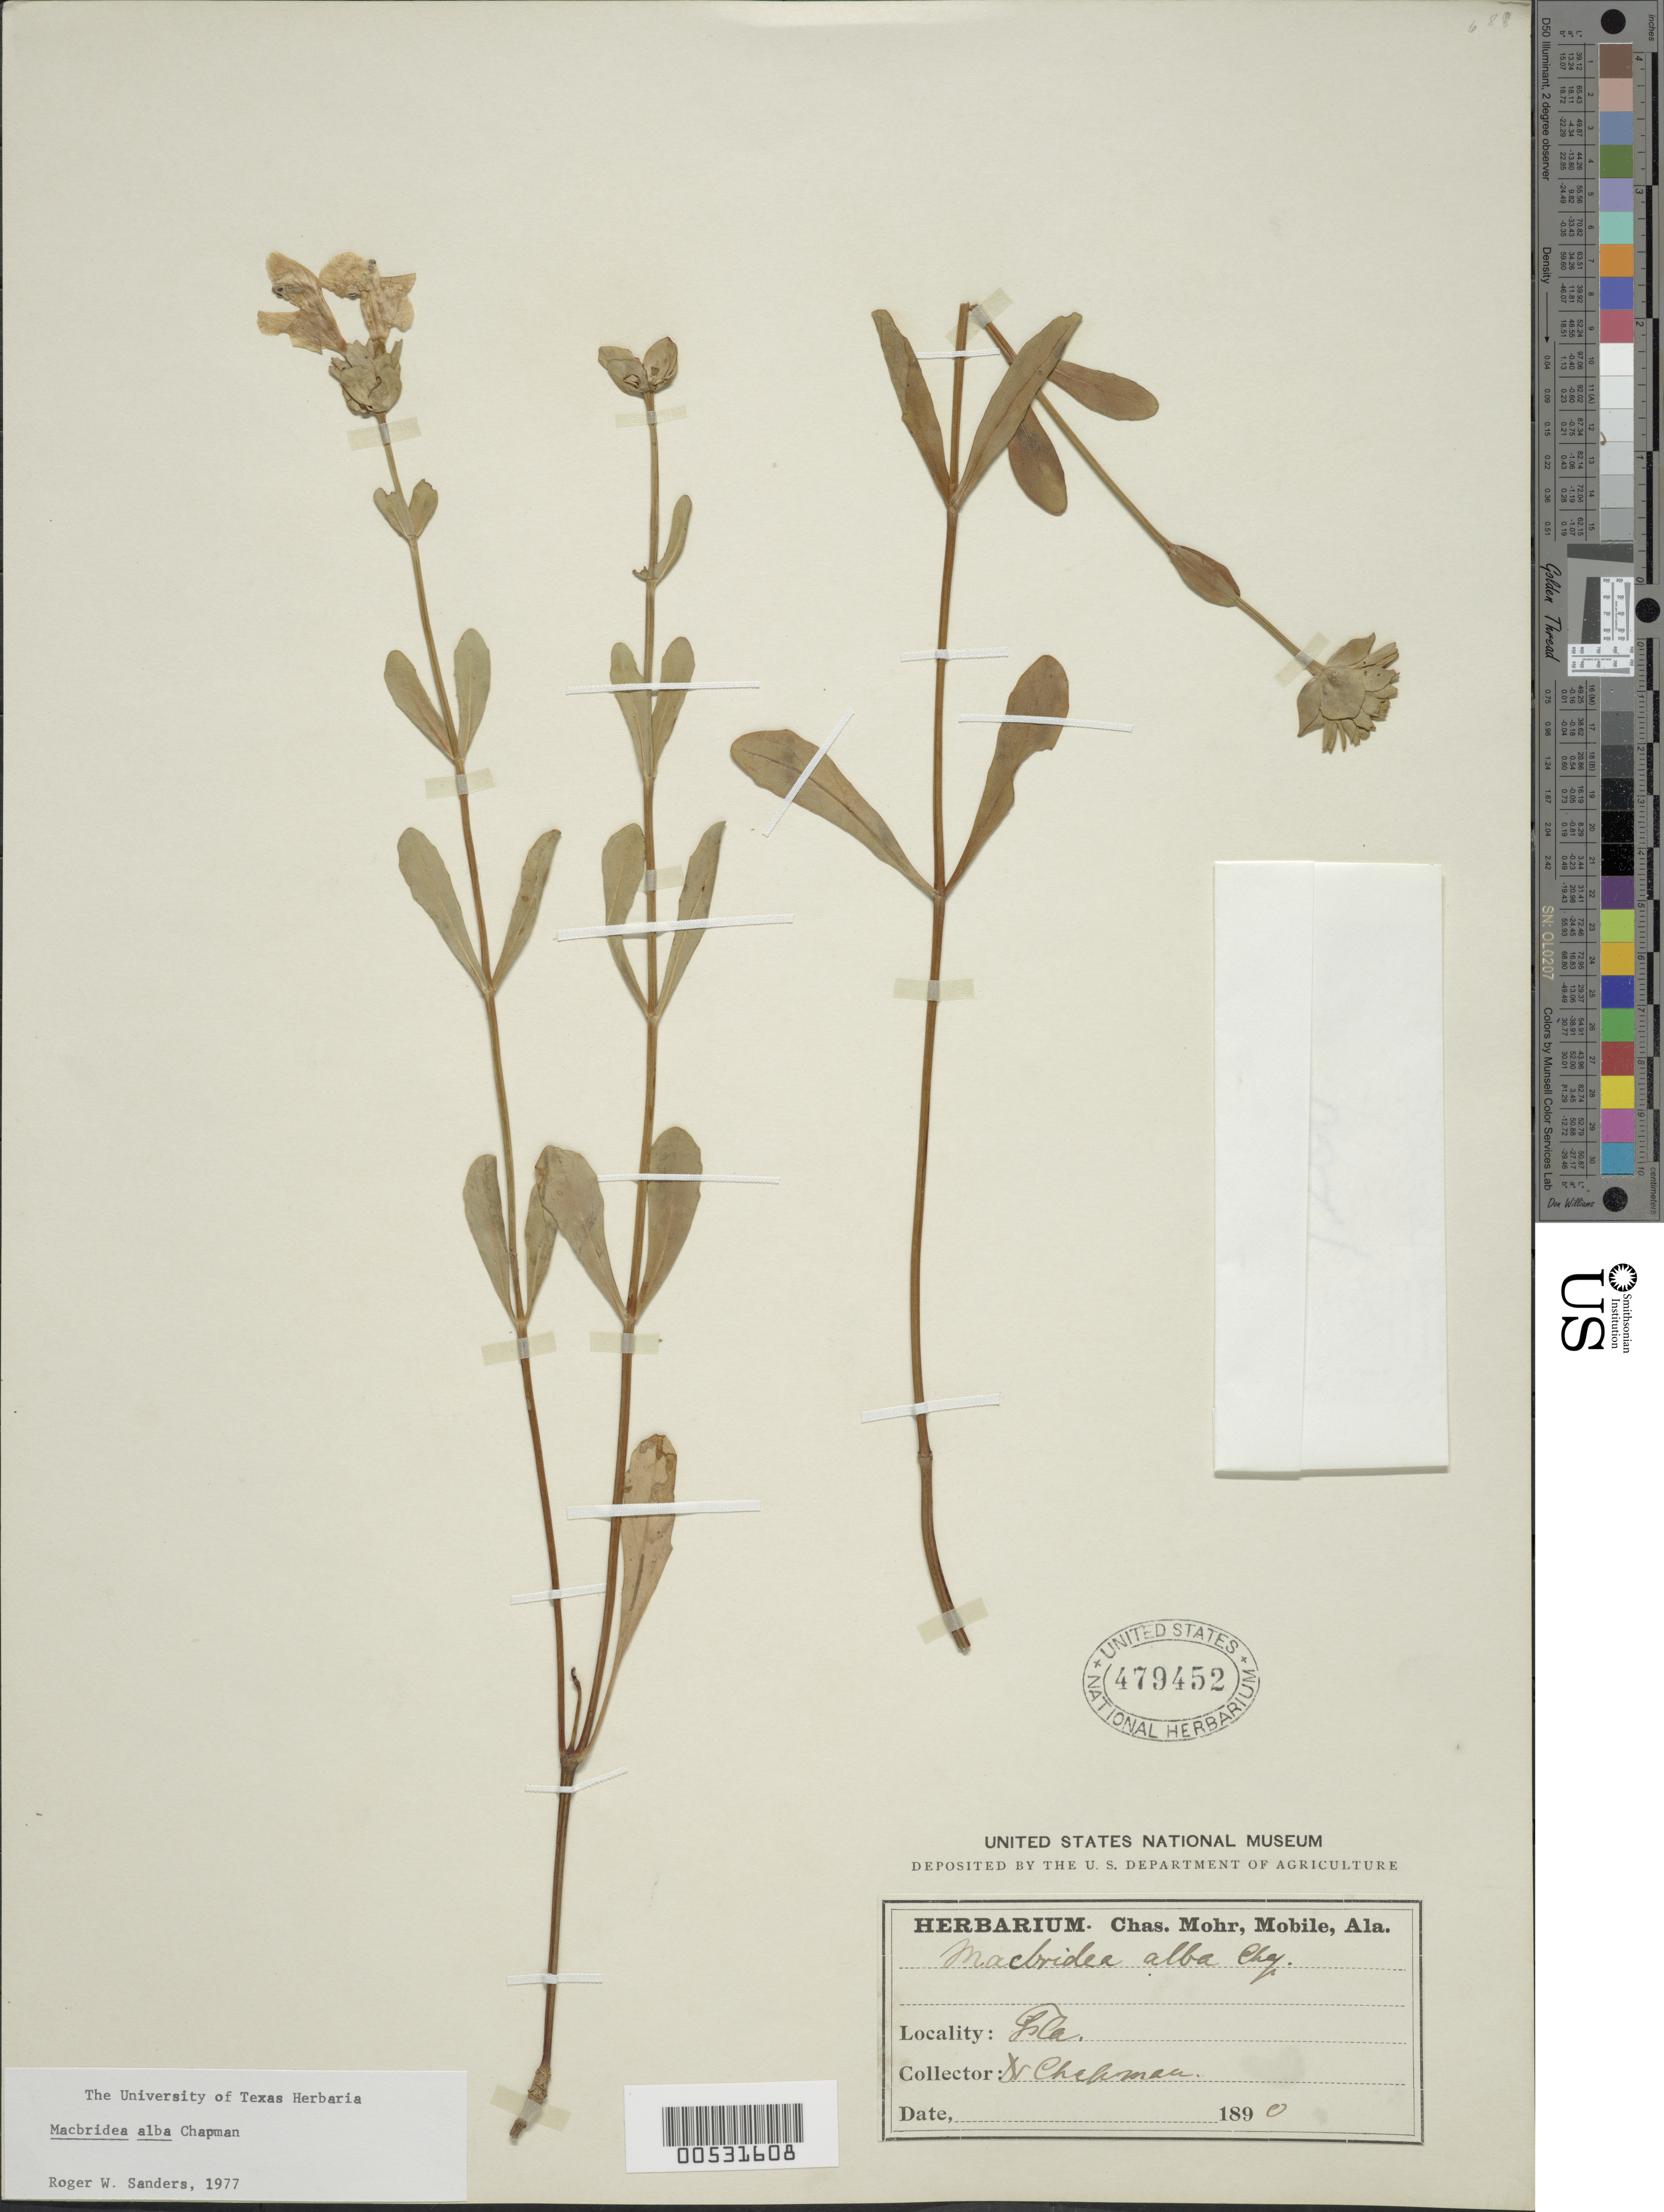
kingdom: Plantae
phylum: Tracheophyta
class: Magnoliopsida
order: Lamiales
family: Lamiaceae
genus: Macbridea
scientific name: Macbridea alba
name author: Chapm.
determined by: Sanders, R. W.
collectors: A. W. Chapman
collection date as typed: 1890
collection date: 1890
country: United States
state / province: Florida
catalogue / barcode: US 479452